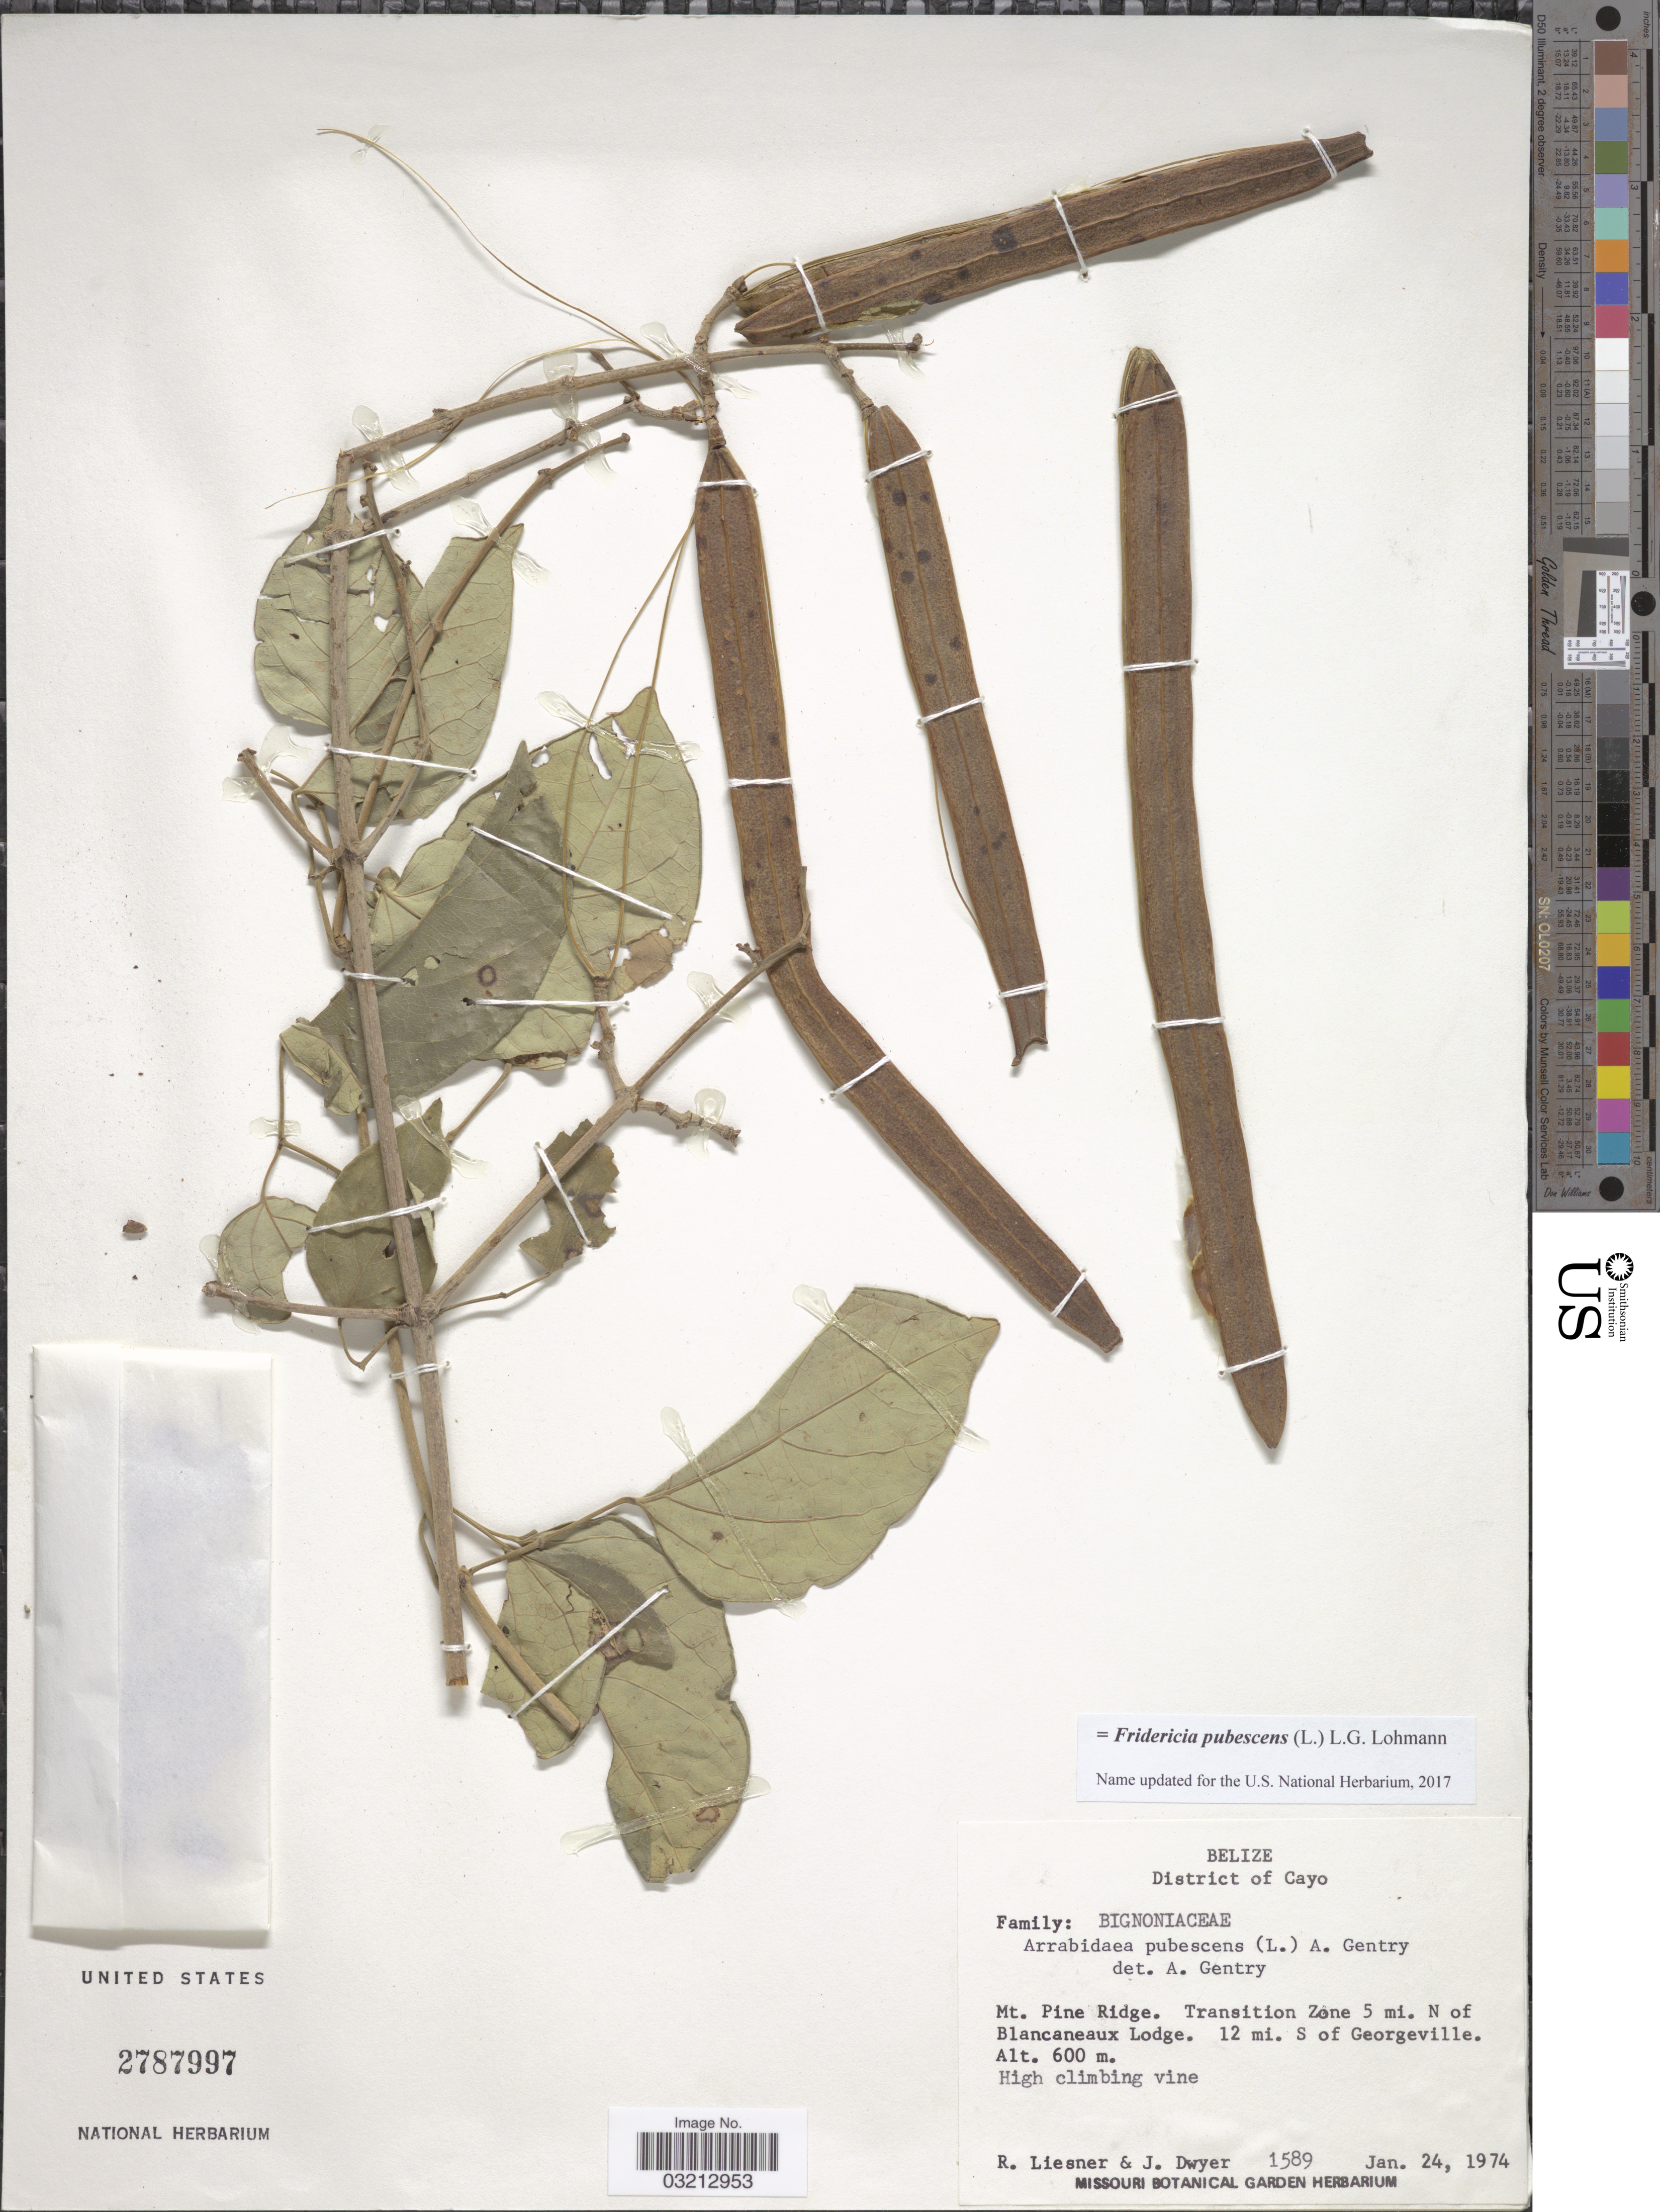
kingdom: Plantae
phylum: Tracheophyta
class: Magnoliopsida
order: Lamiales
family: Bignoniaceae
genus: Fridericia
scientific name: Fridericia pubescens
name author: (L.) L.G. Lohmann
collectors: R. L. Liesner & J. Dwyer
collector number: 1589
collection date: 1974-01-24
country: Belize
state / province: Cayo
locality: District of Cayo. Mt. Pine Ridge. Transition Zone 5 mi. N of Blancaneaux Lodge. 12 mi. S of Georgeville.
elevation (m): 600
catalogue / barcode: US 2787997